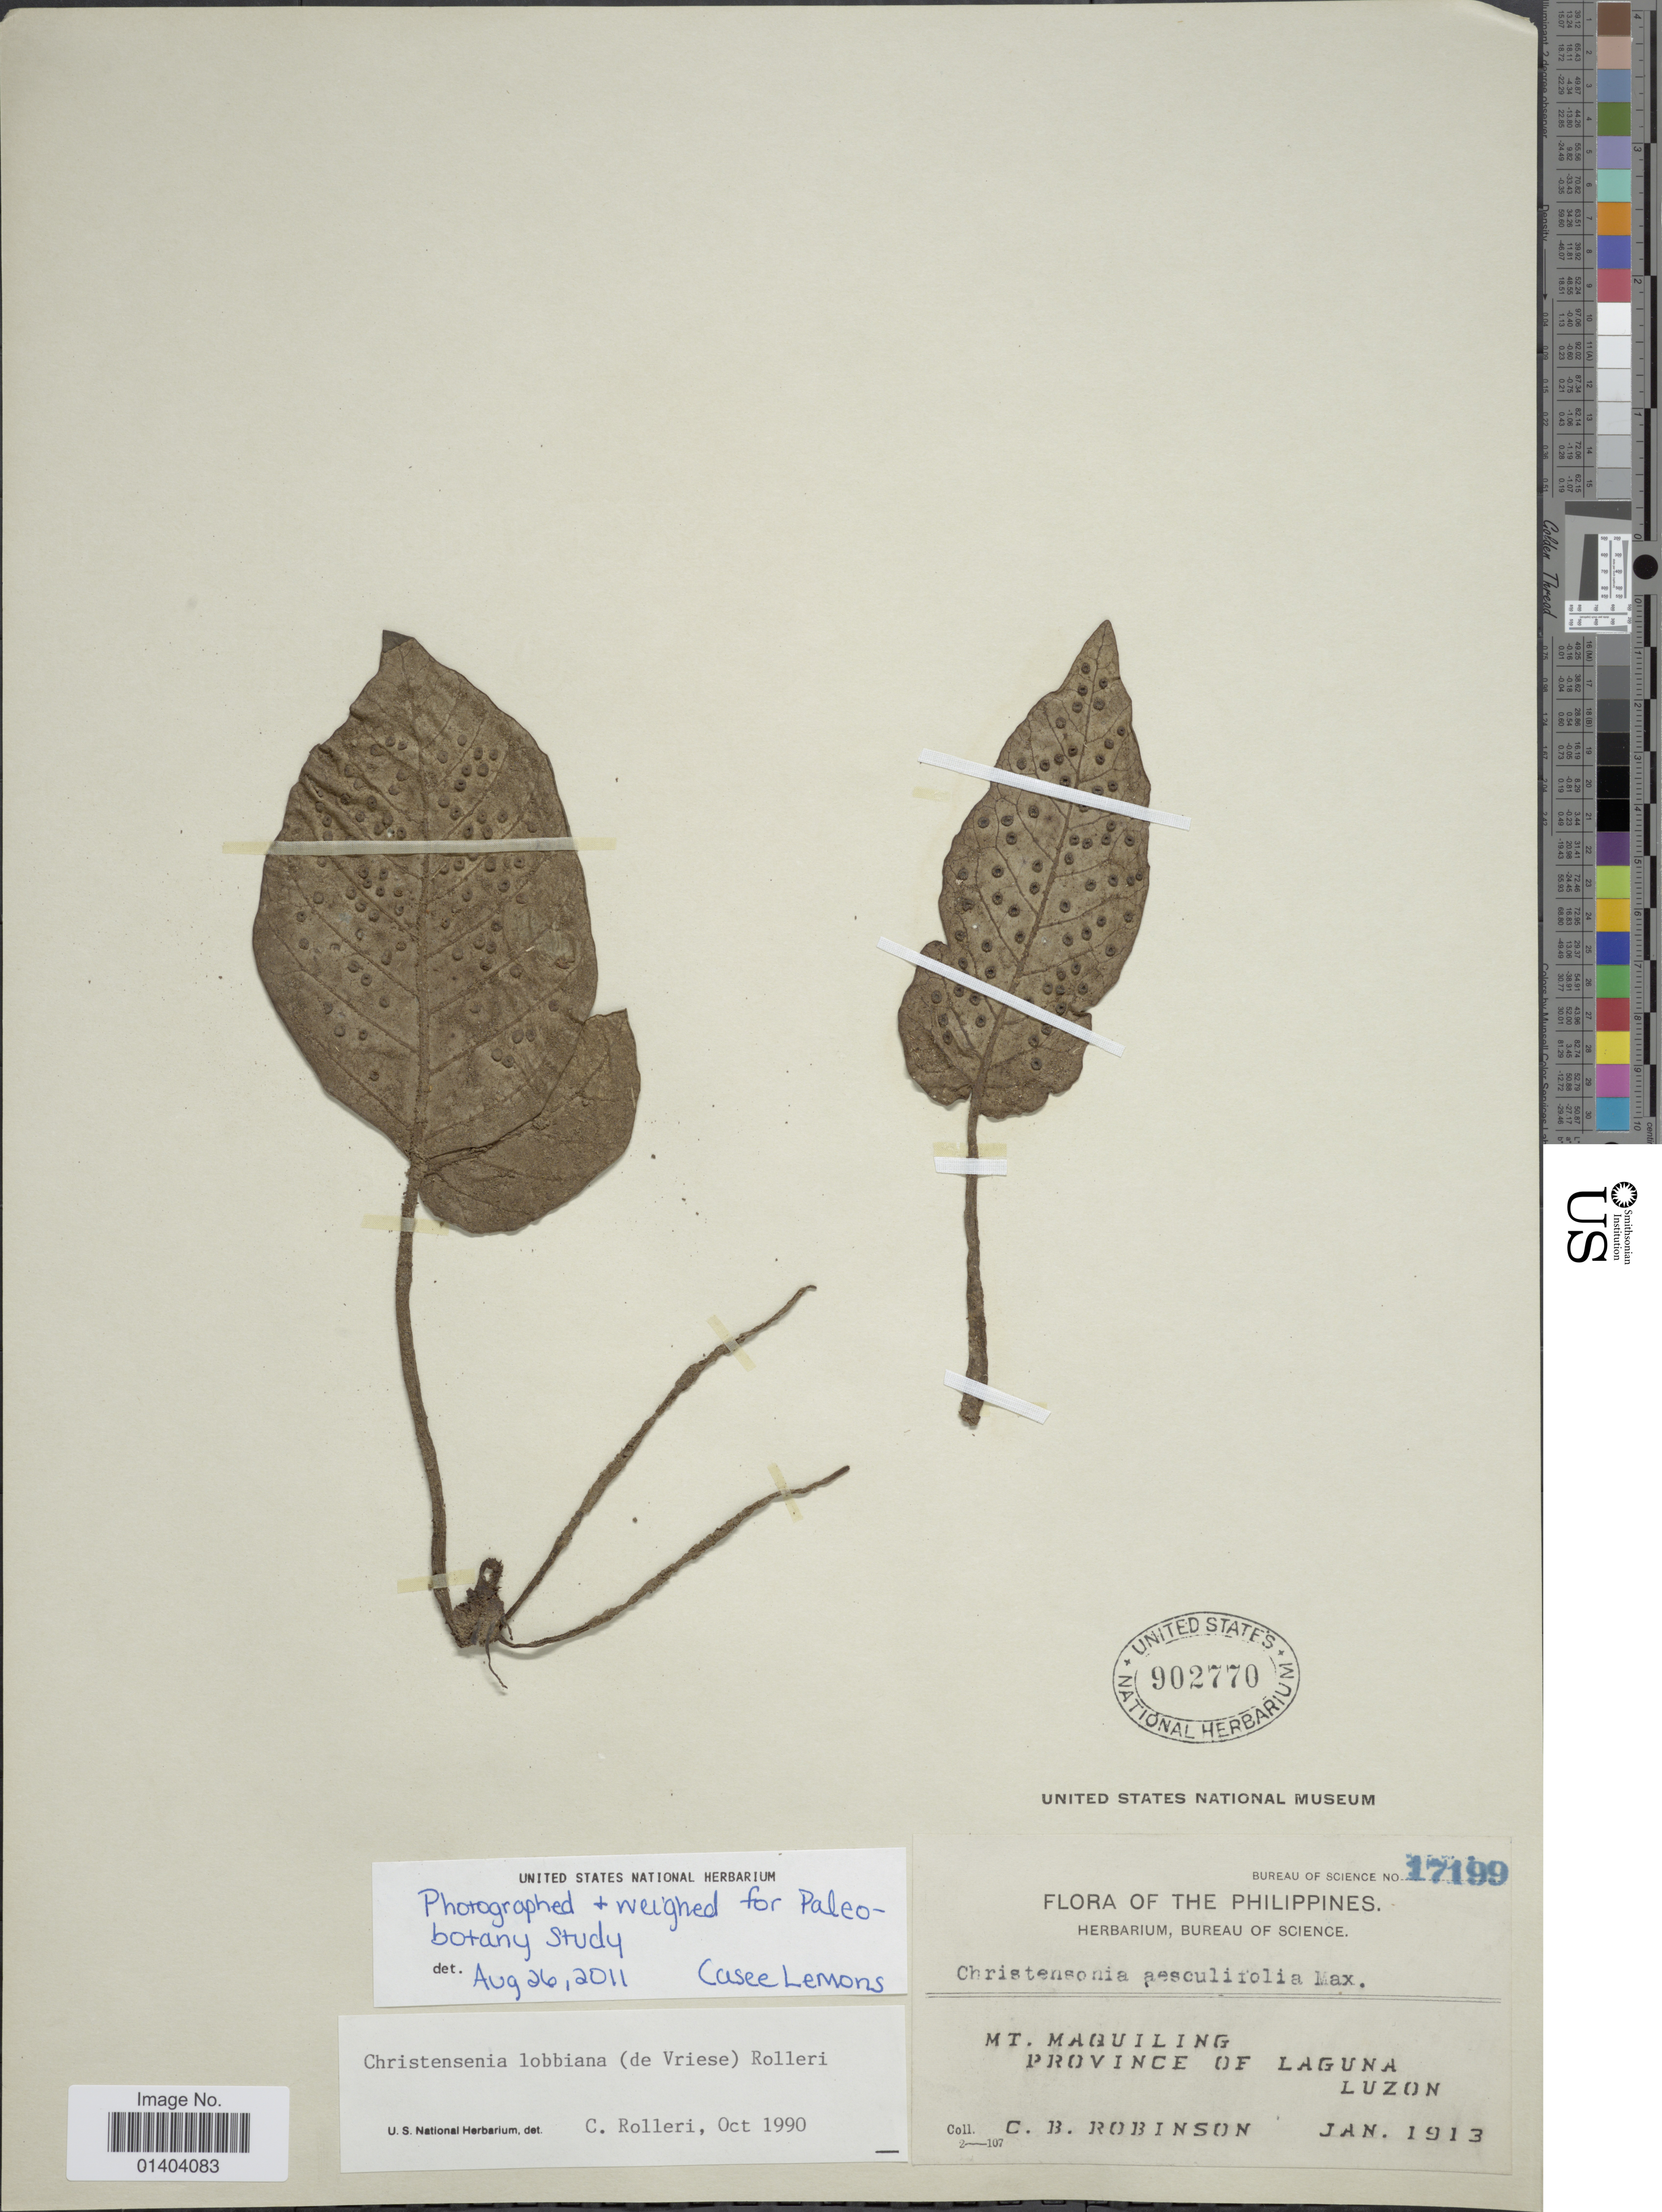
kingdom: Plantae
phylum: Tracheophyta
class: Polypodiopsida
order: Marattiales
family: Marattiaceae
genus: Christensenia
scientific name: Christensenia lobbiana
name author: (de Vriese) Rolleri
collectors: C. Robinson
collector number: Bureau of Science 17199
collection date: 1913-01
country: Philippines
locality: Mt. Maquiling province of Laguna Luzon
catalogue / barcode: US 902770